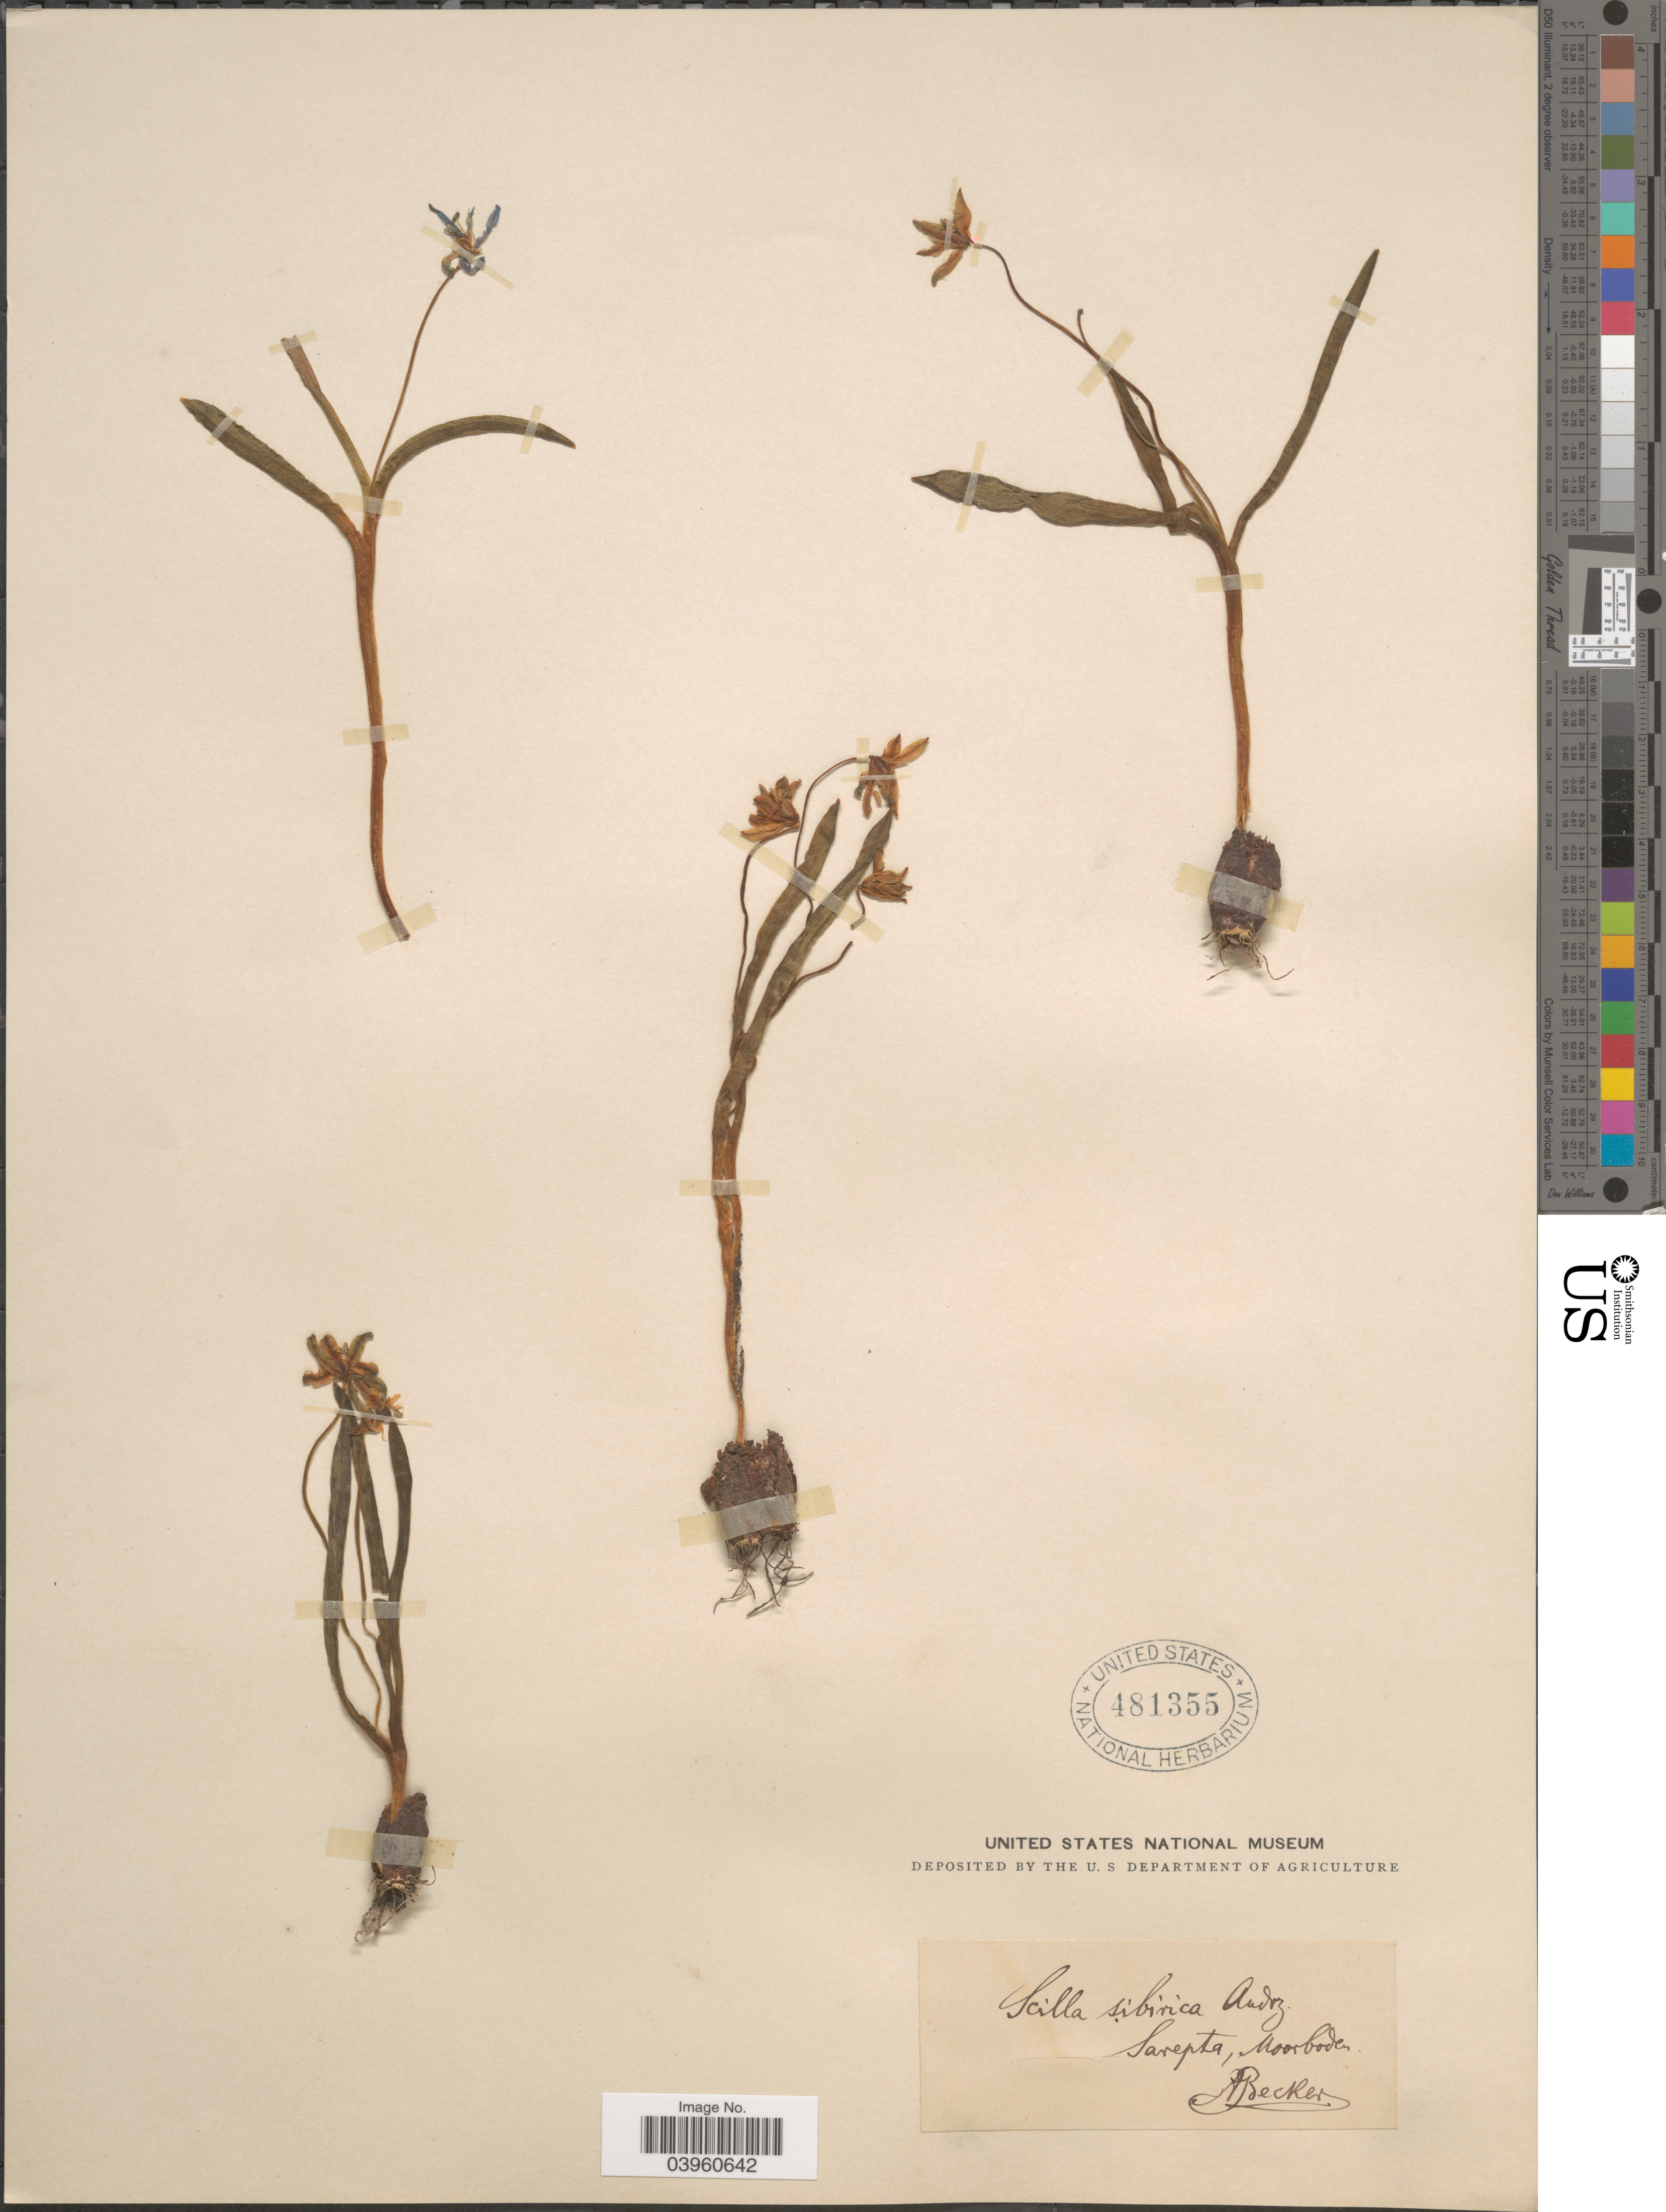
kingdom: Plantae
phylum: Tracheophyta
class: Liliopsida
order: Asparagales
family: Asparagaceae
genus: Scilla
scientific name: Scilla siberica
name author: Andrews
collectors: A. Becker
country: Russian Federation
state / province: Volgograd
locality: Sarepta, Moorboden.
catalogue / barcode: US 481355